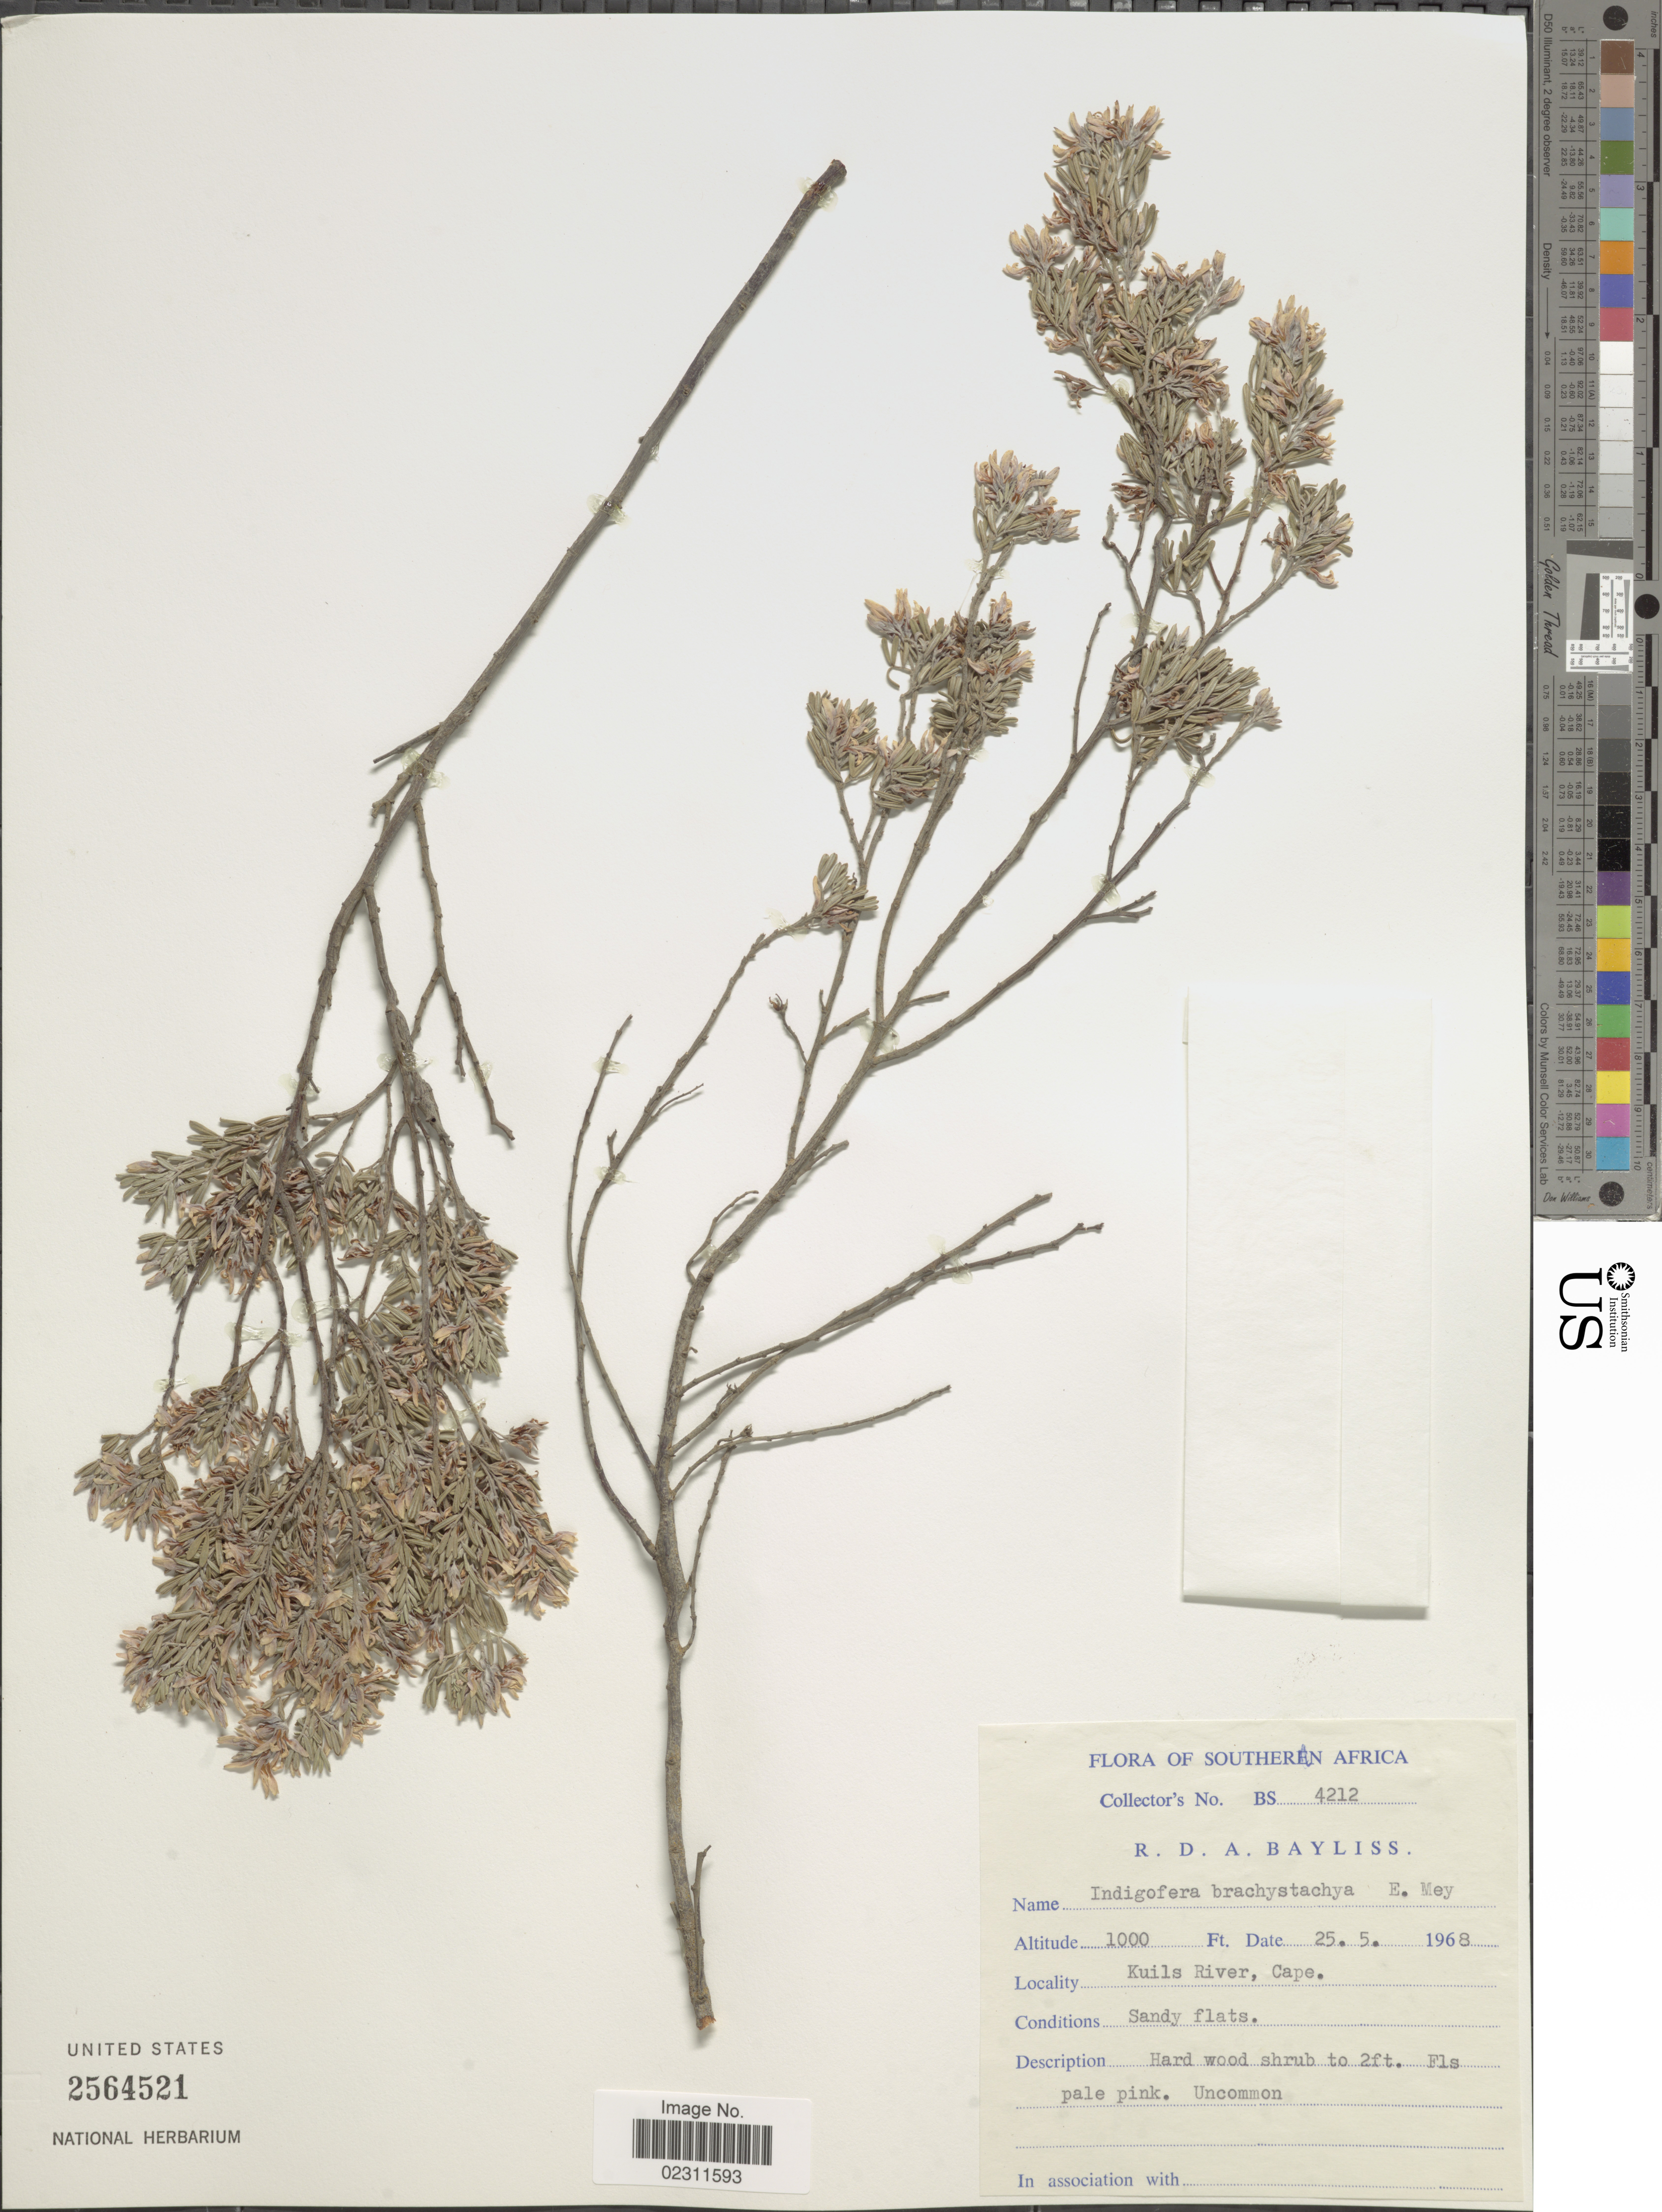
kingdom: Plantae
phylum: Tracheophyta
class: Magnoliopsida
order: Fabales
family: Fabaceae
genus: Indigofera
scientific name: Indigofera brachystachya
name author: (DC.) E. Mey.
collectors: R. Bayliss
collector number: BS4212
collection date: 1968-05-25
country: South Africa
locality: Kuils River, Cape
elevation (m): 305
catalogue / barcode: US 2564521